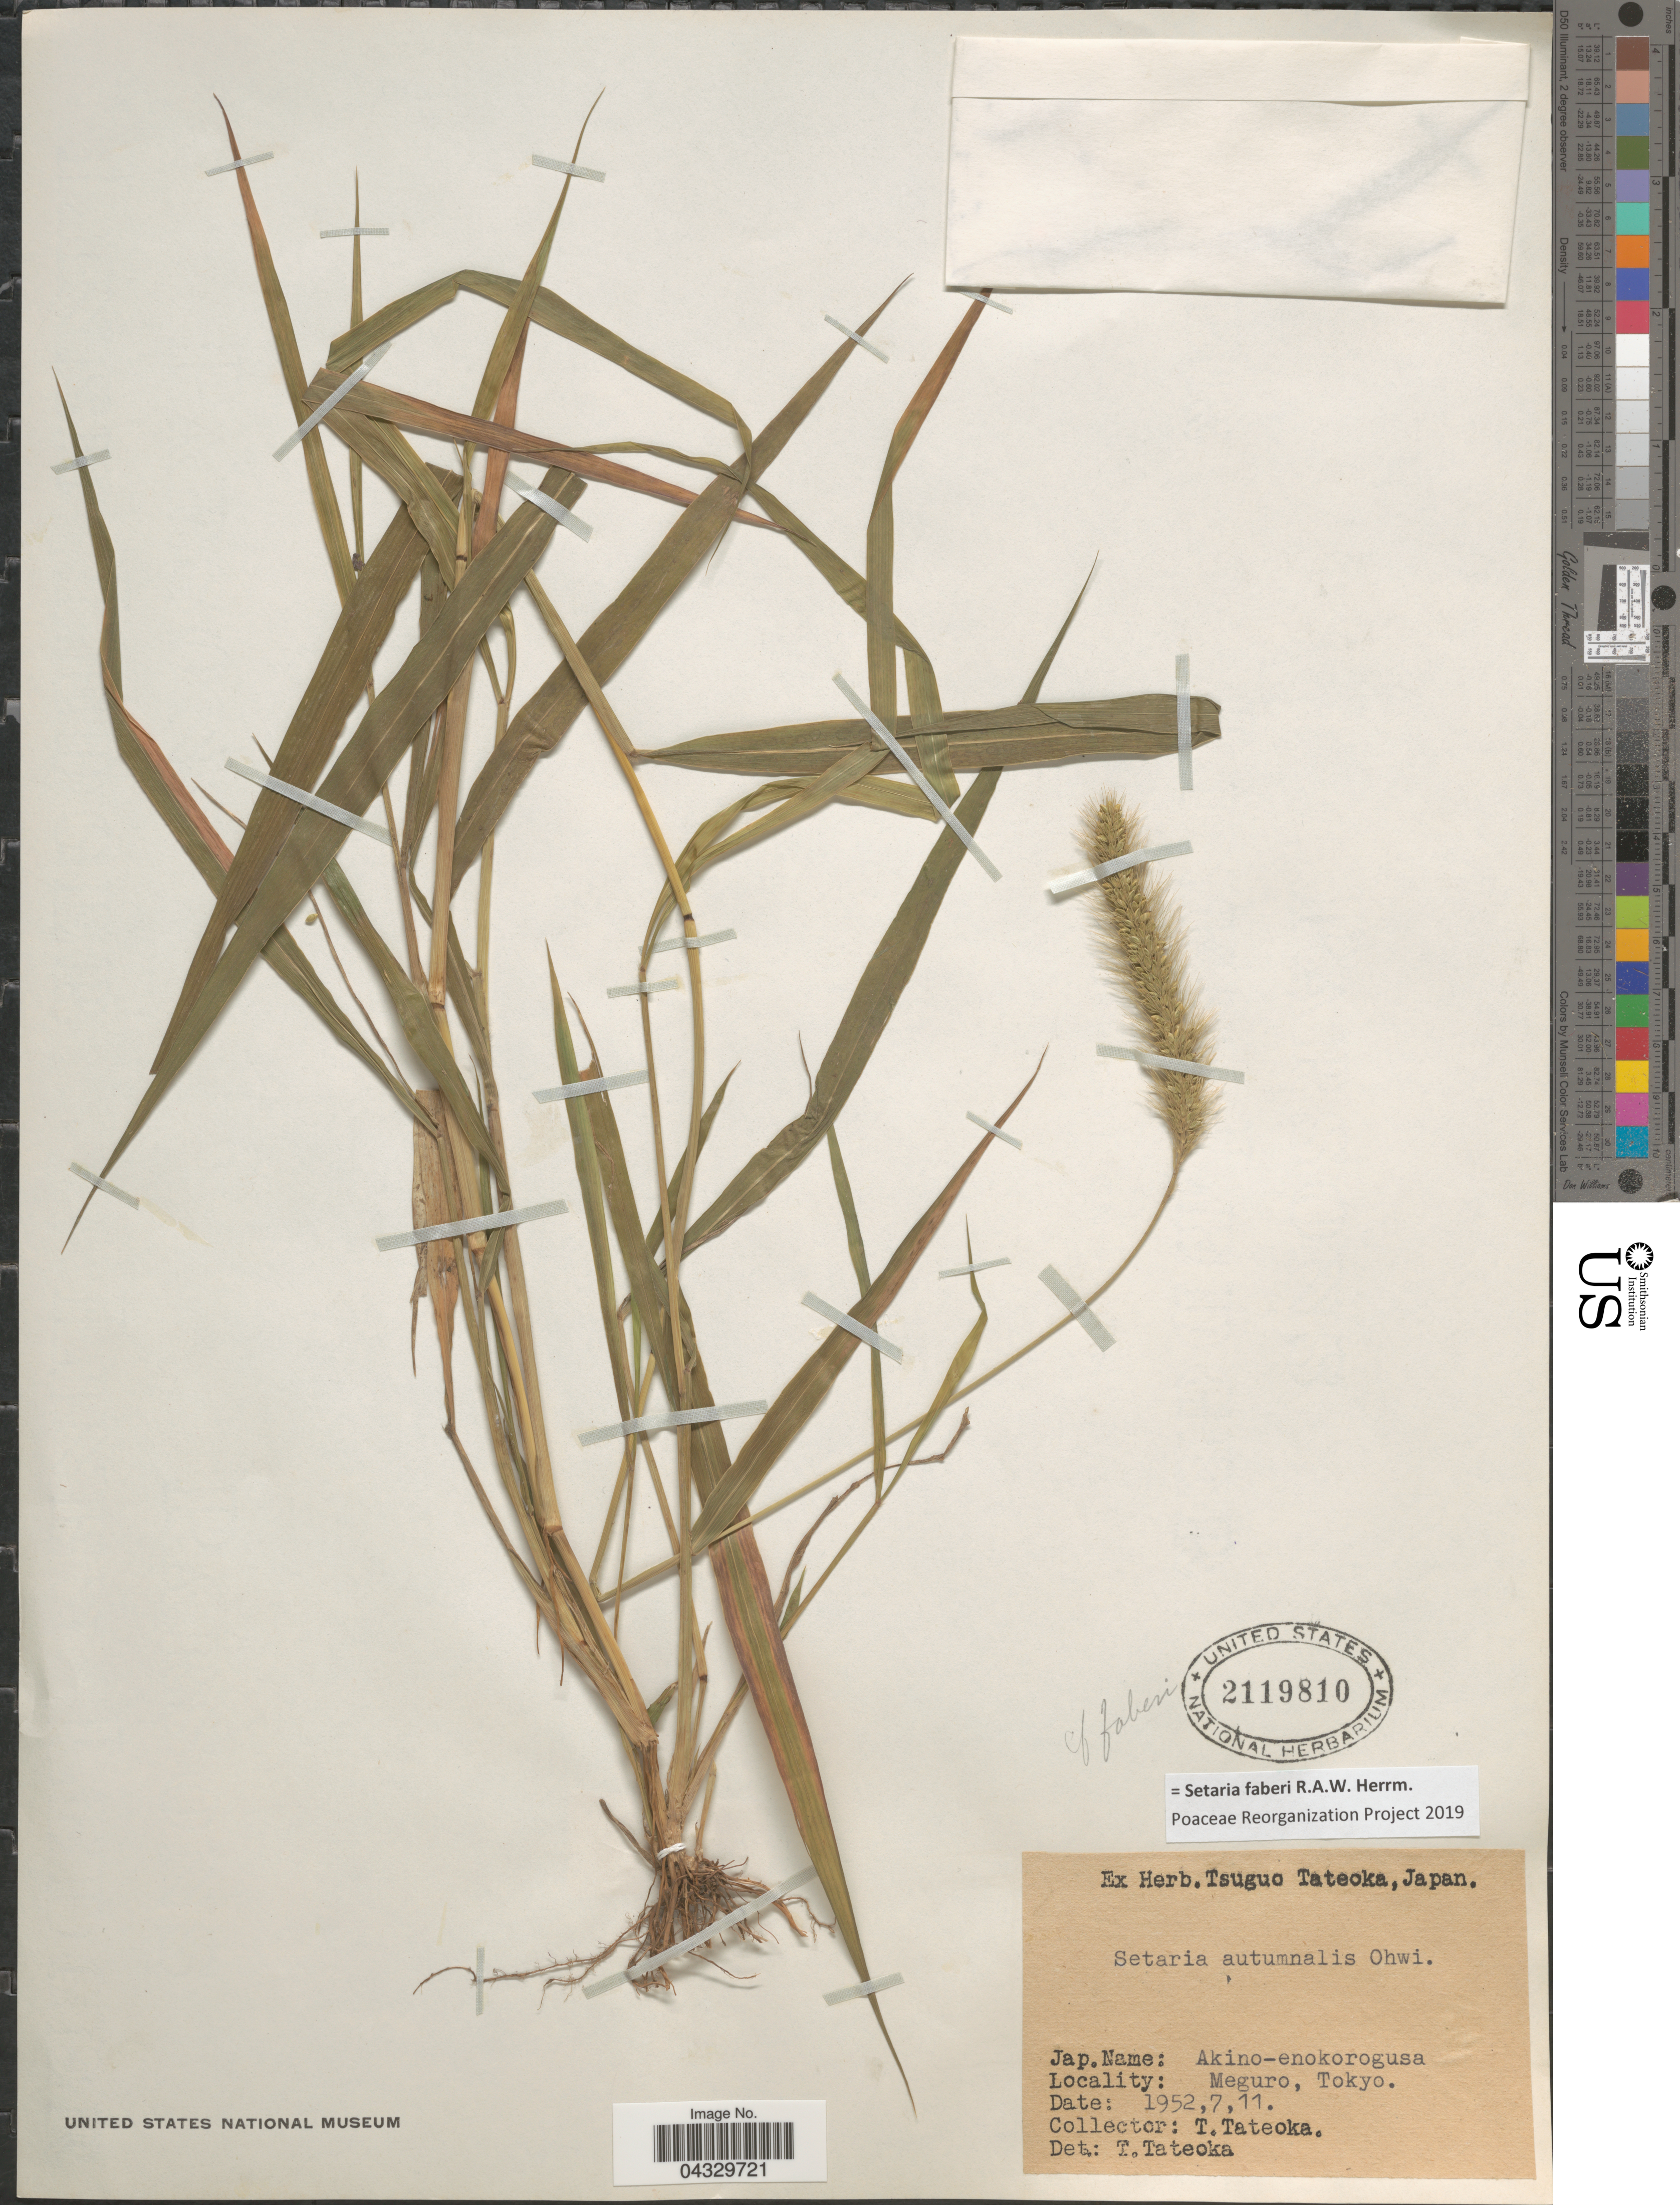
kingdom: Plantae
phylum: Tracheophyta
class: Liliopsida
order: Poales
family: Poaceae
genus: Setaria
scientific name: Setaria faberi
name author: R.A.W. Herrm.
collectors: T. Tateoka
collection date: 1952-07-11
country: Japan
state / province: Tokyo, Federal City of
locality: Meguro, Tokyo.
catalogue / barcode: US 2119810